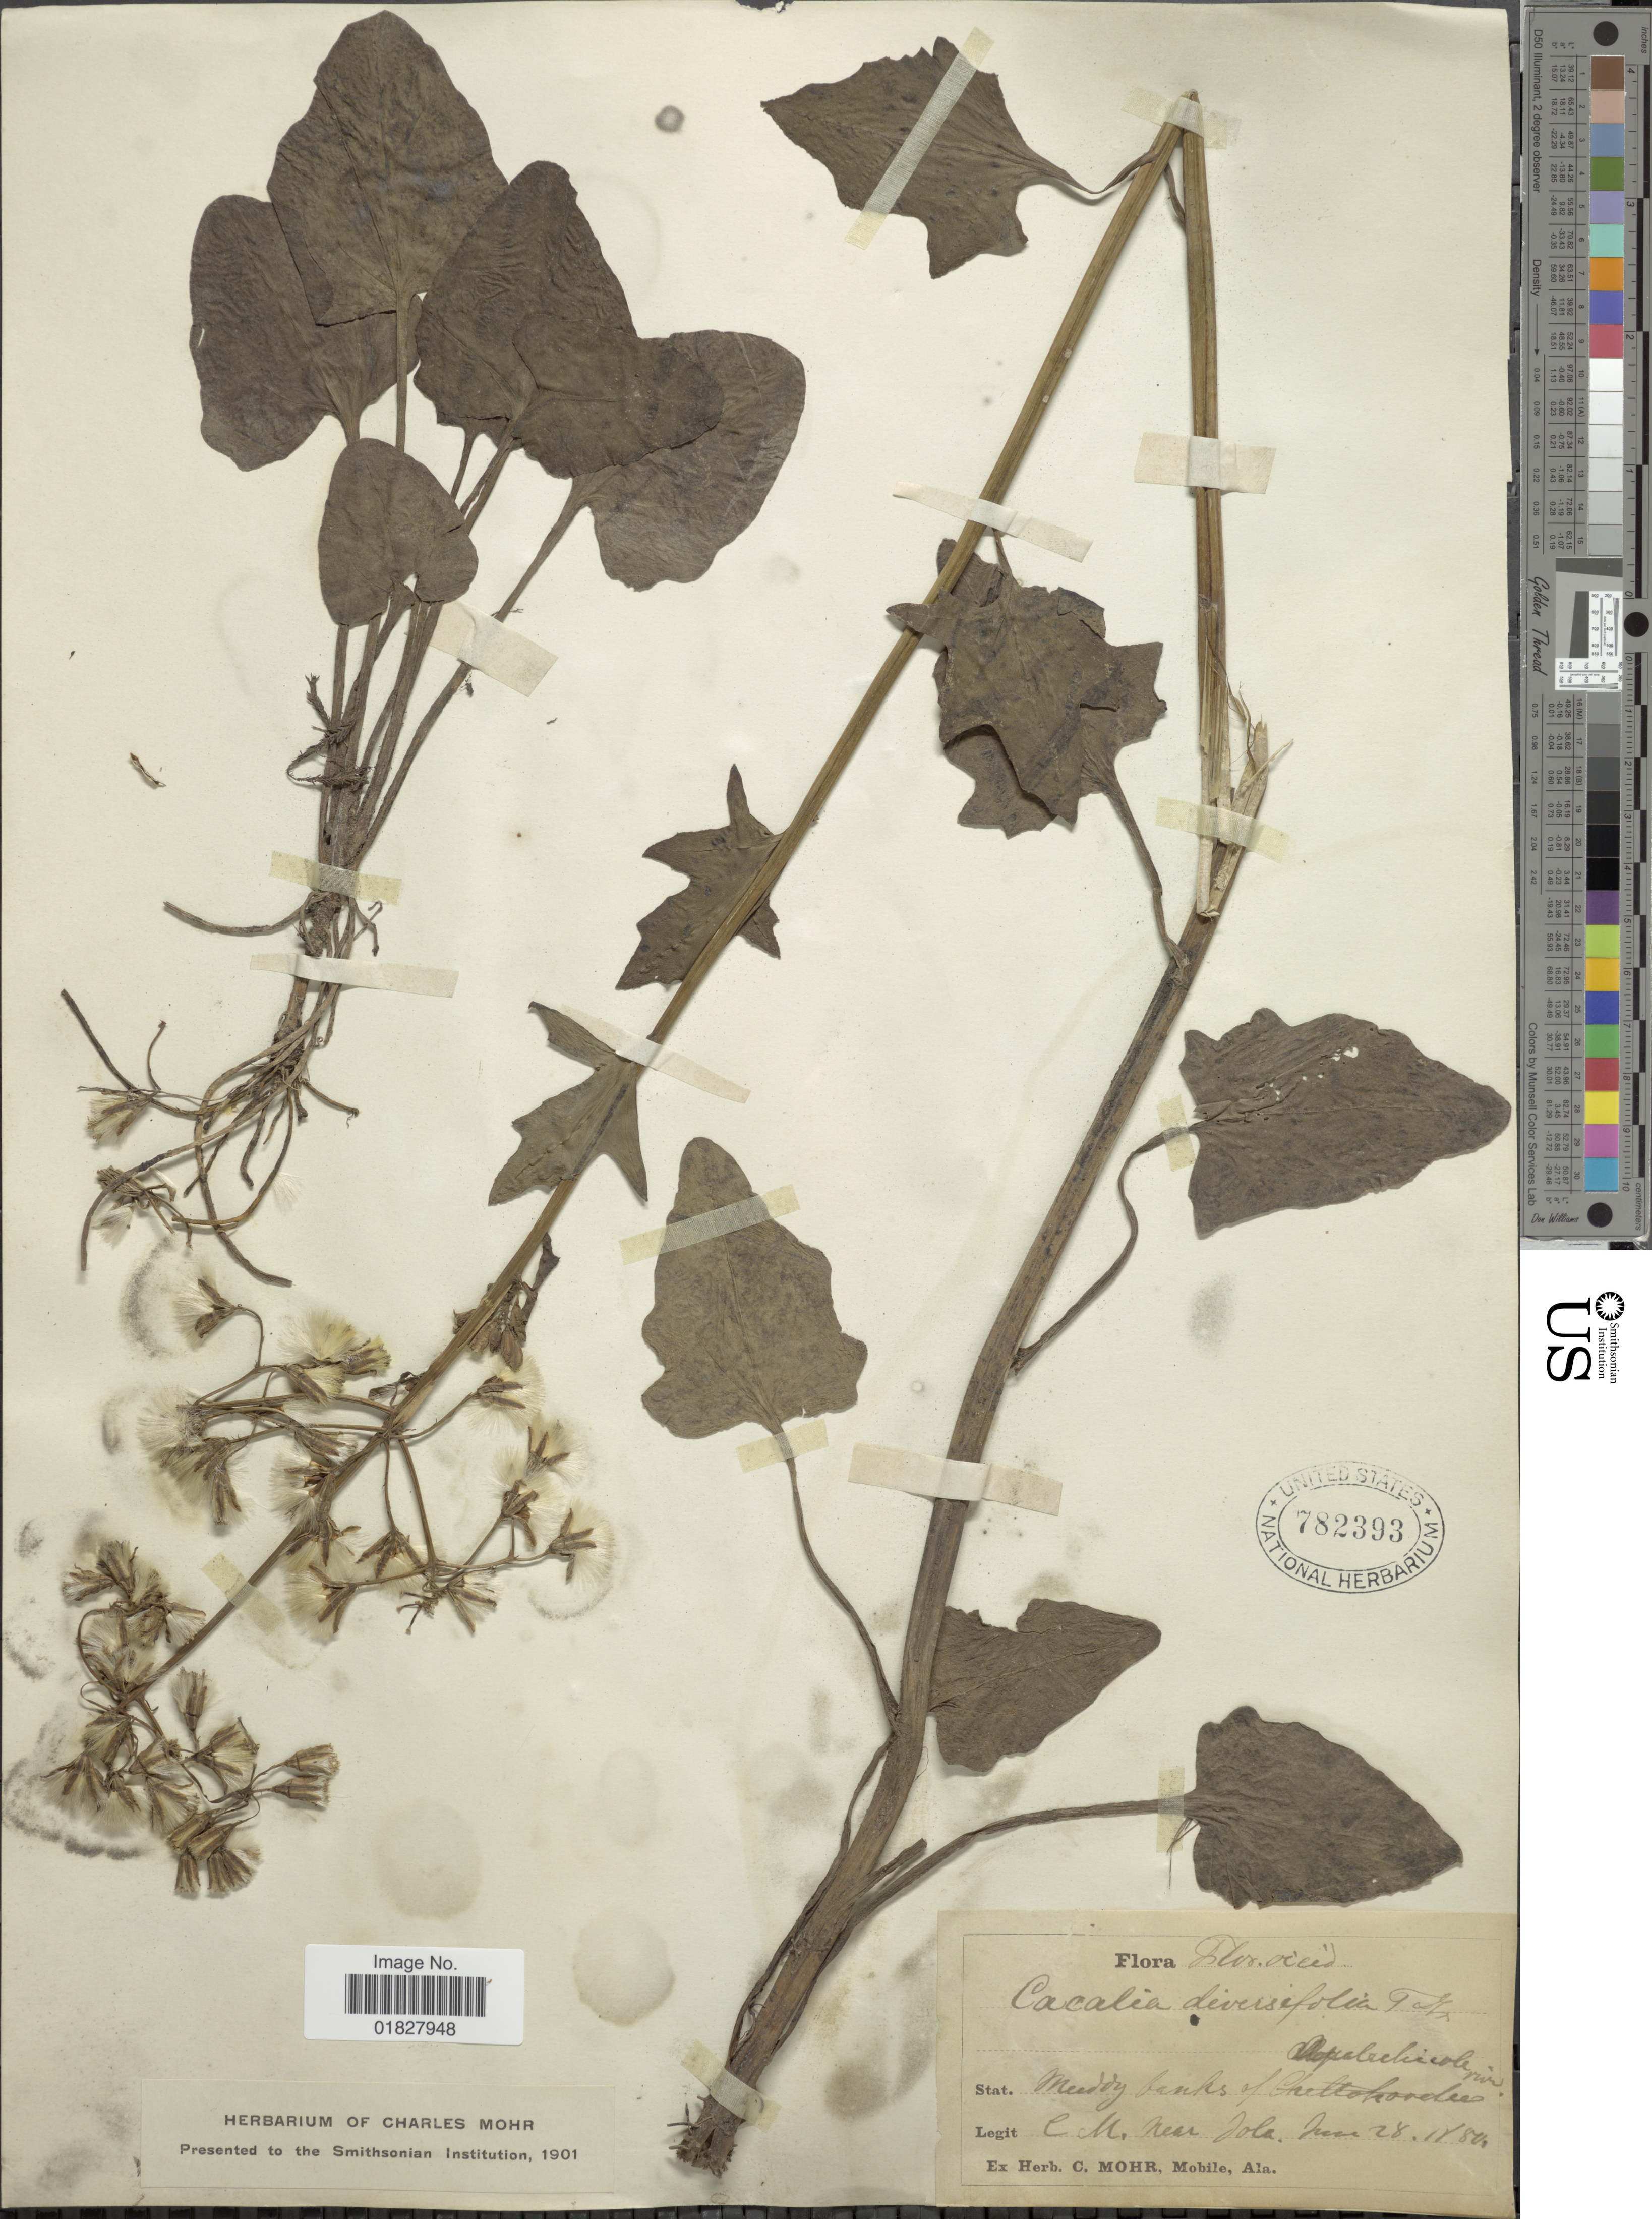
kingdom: Plantae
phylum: Tracheophyta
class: Magnoliopsida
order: Asterales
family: Asteraceae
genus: Arnoglossum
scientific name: Arnoglossum diversifolium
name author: (Torr. & A. Gray) H. Rob.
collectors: Mohr, C. T. (herbarium)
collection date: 1880-11-28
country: United States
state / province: Florida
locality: Flor. occid.,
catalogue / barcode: US 782393